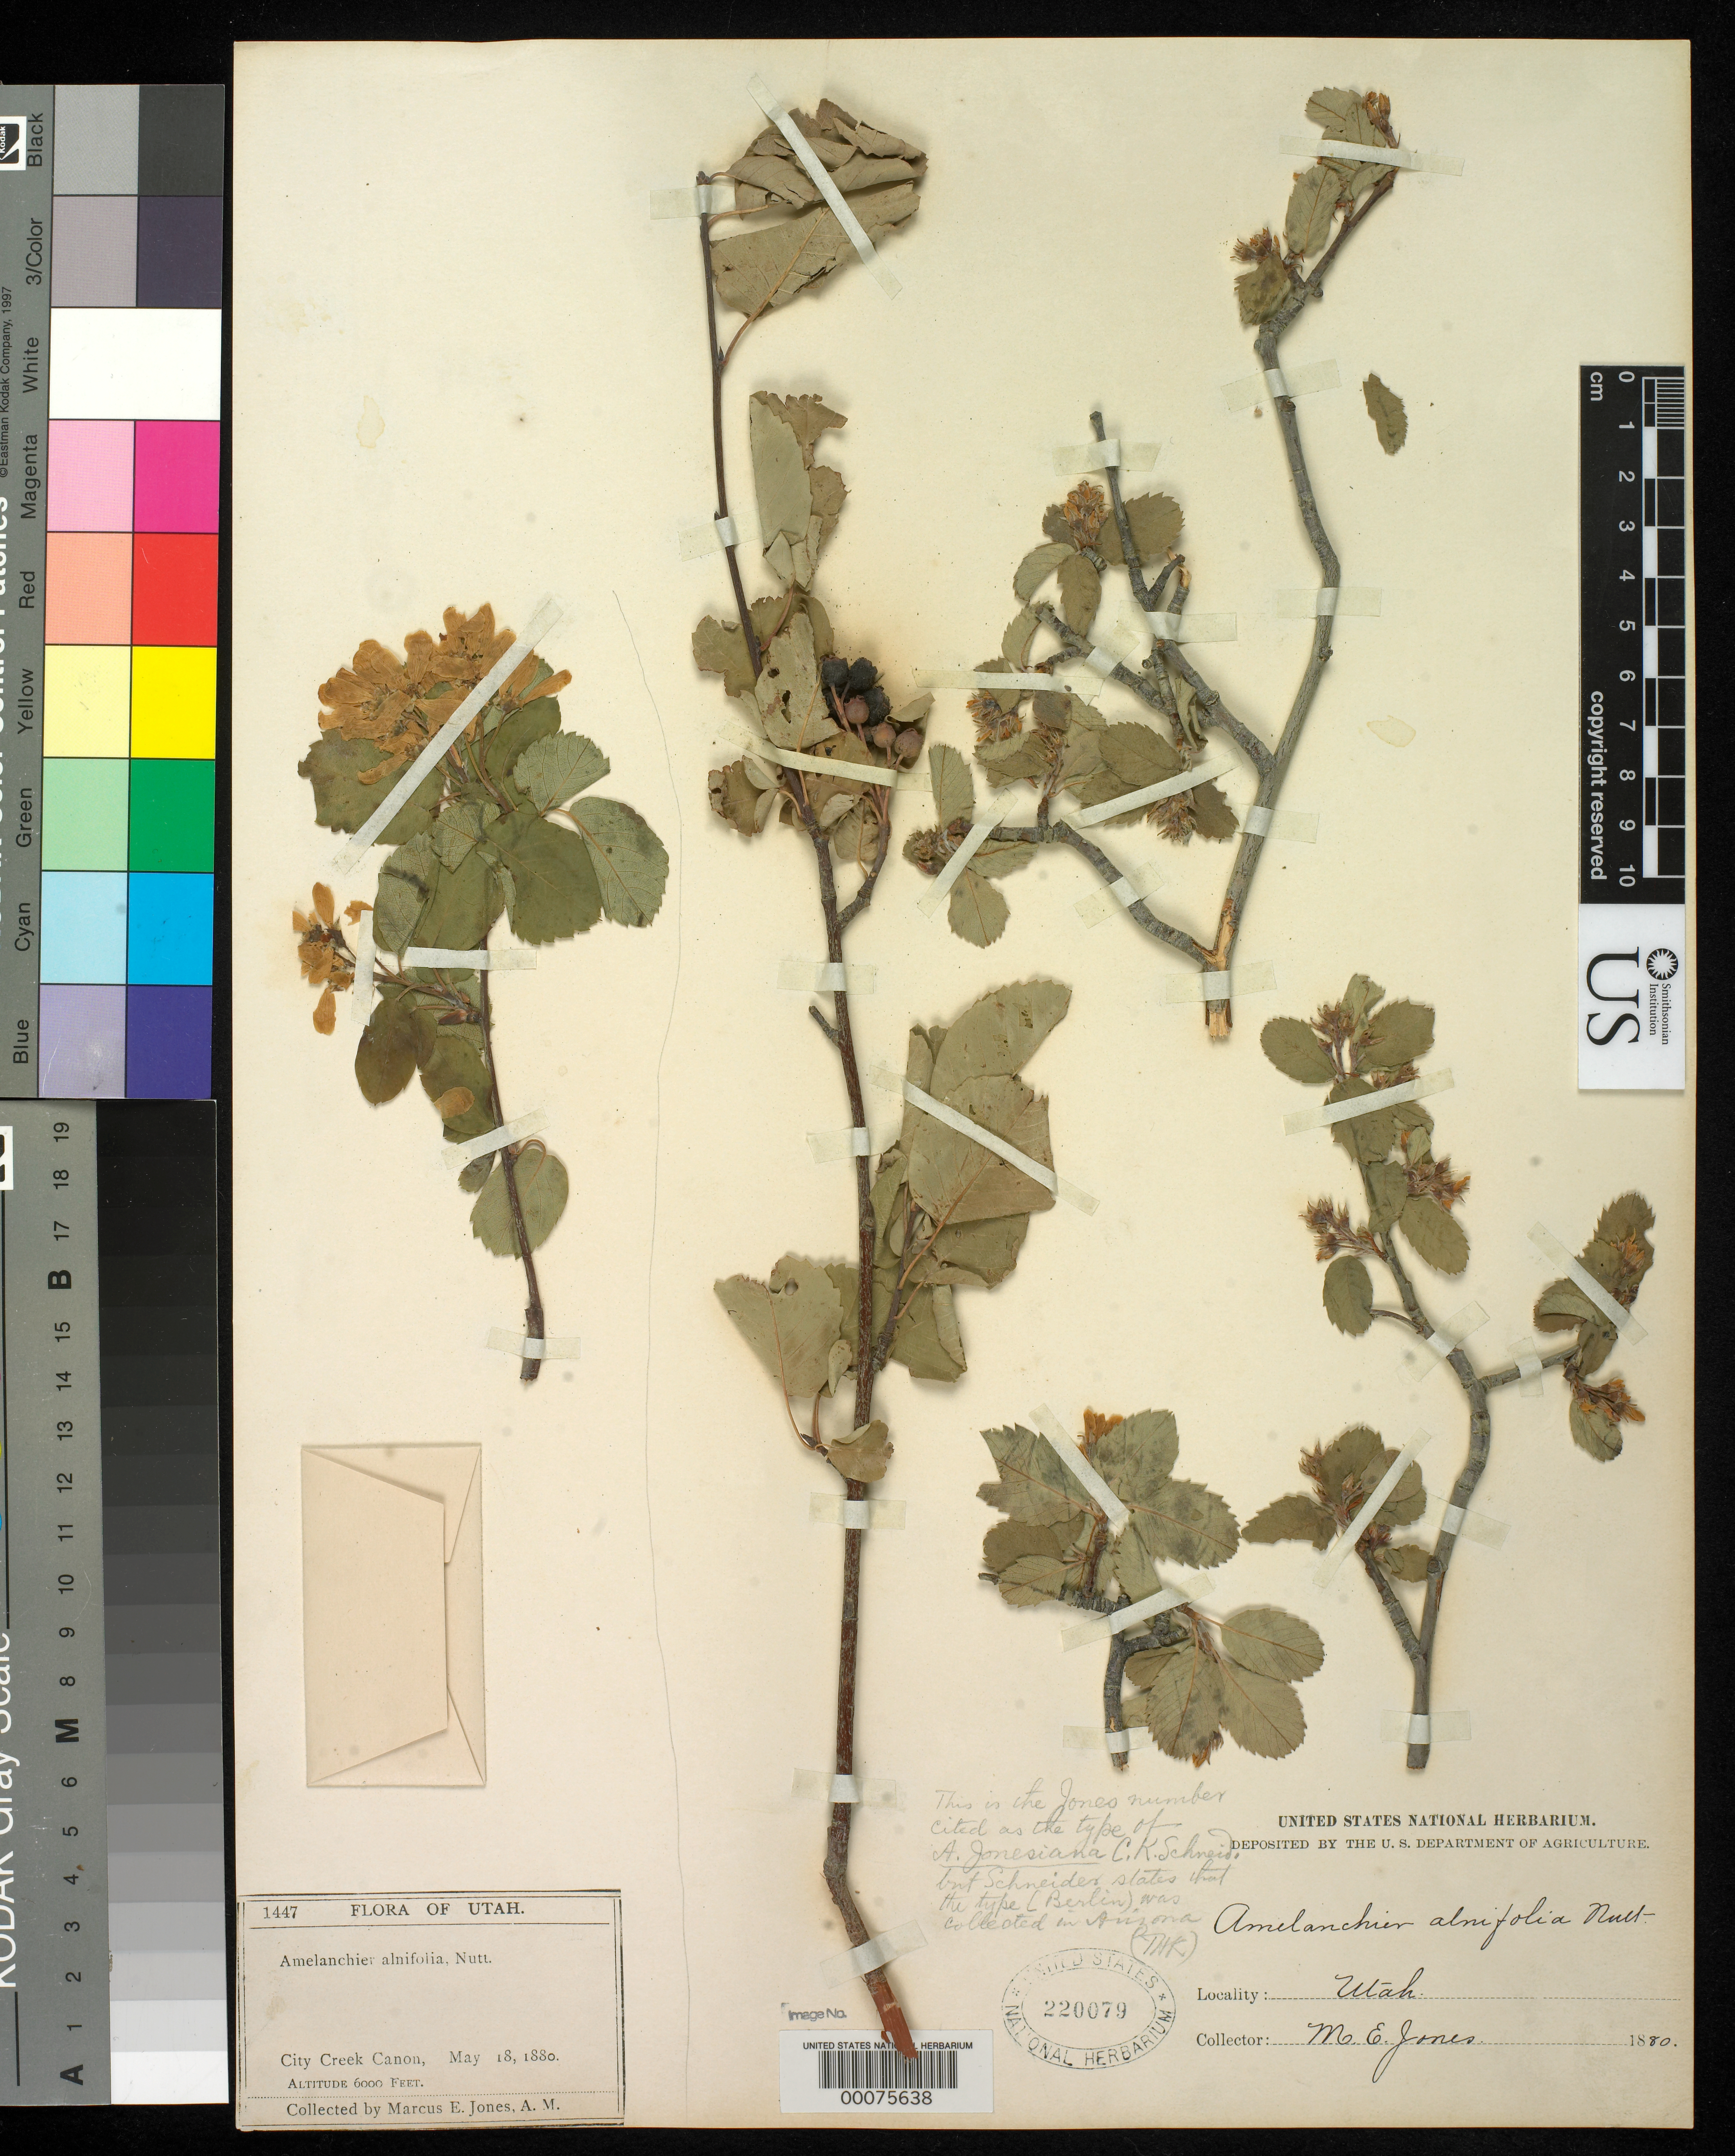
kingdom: Plantae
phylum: Tracheophyta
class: Magnoliopsida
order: Rosales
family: Rosaceae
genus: Amelanchier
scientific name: Amelanchier jonesiana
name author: C.K. Schneid.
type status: Isotype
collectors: M. E. Jones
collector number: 1447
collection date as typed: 18 May 1880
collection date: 1880-05-18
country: United States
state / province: Arizona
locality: City Creek Canyon.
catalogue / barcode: US 220079